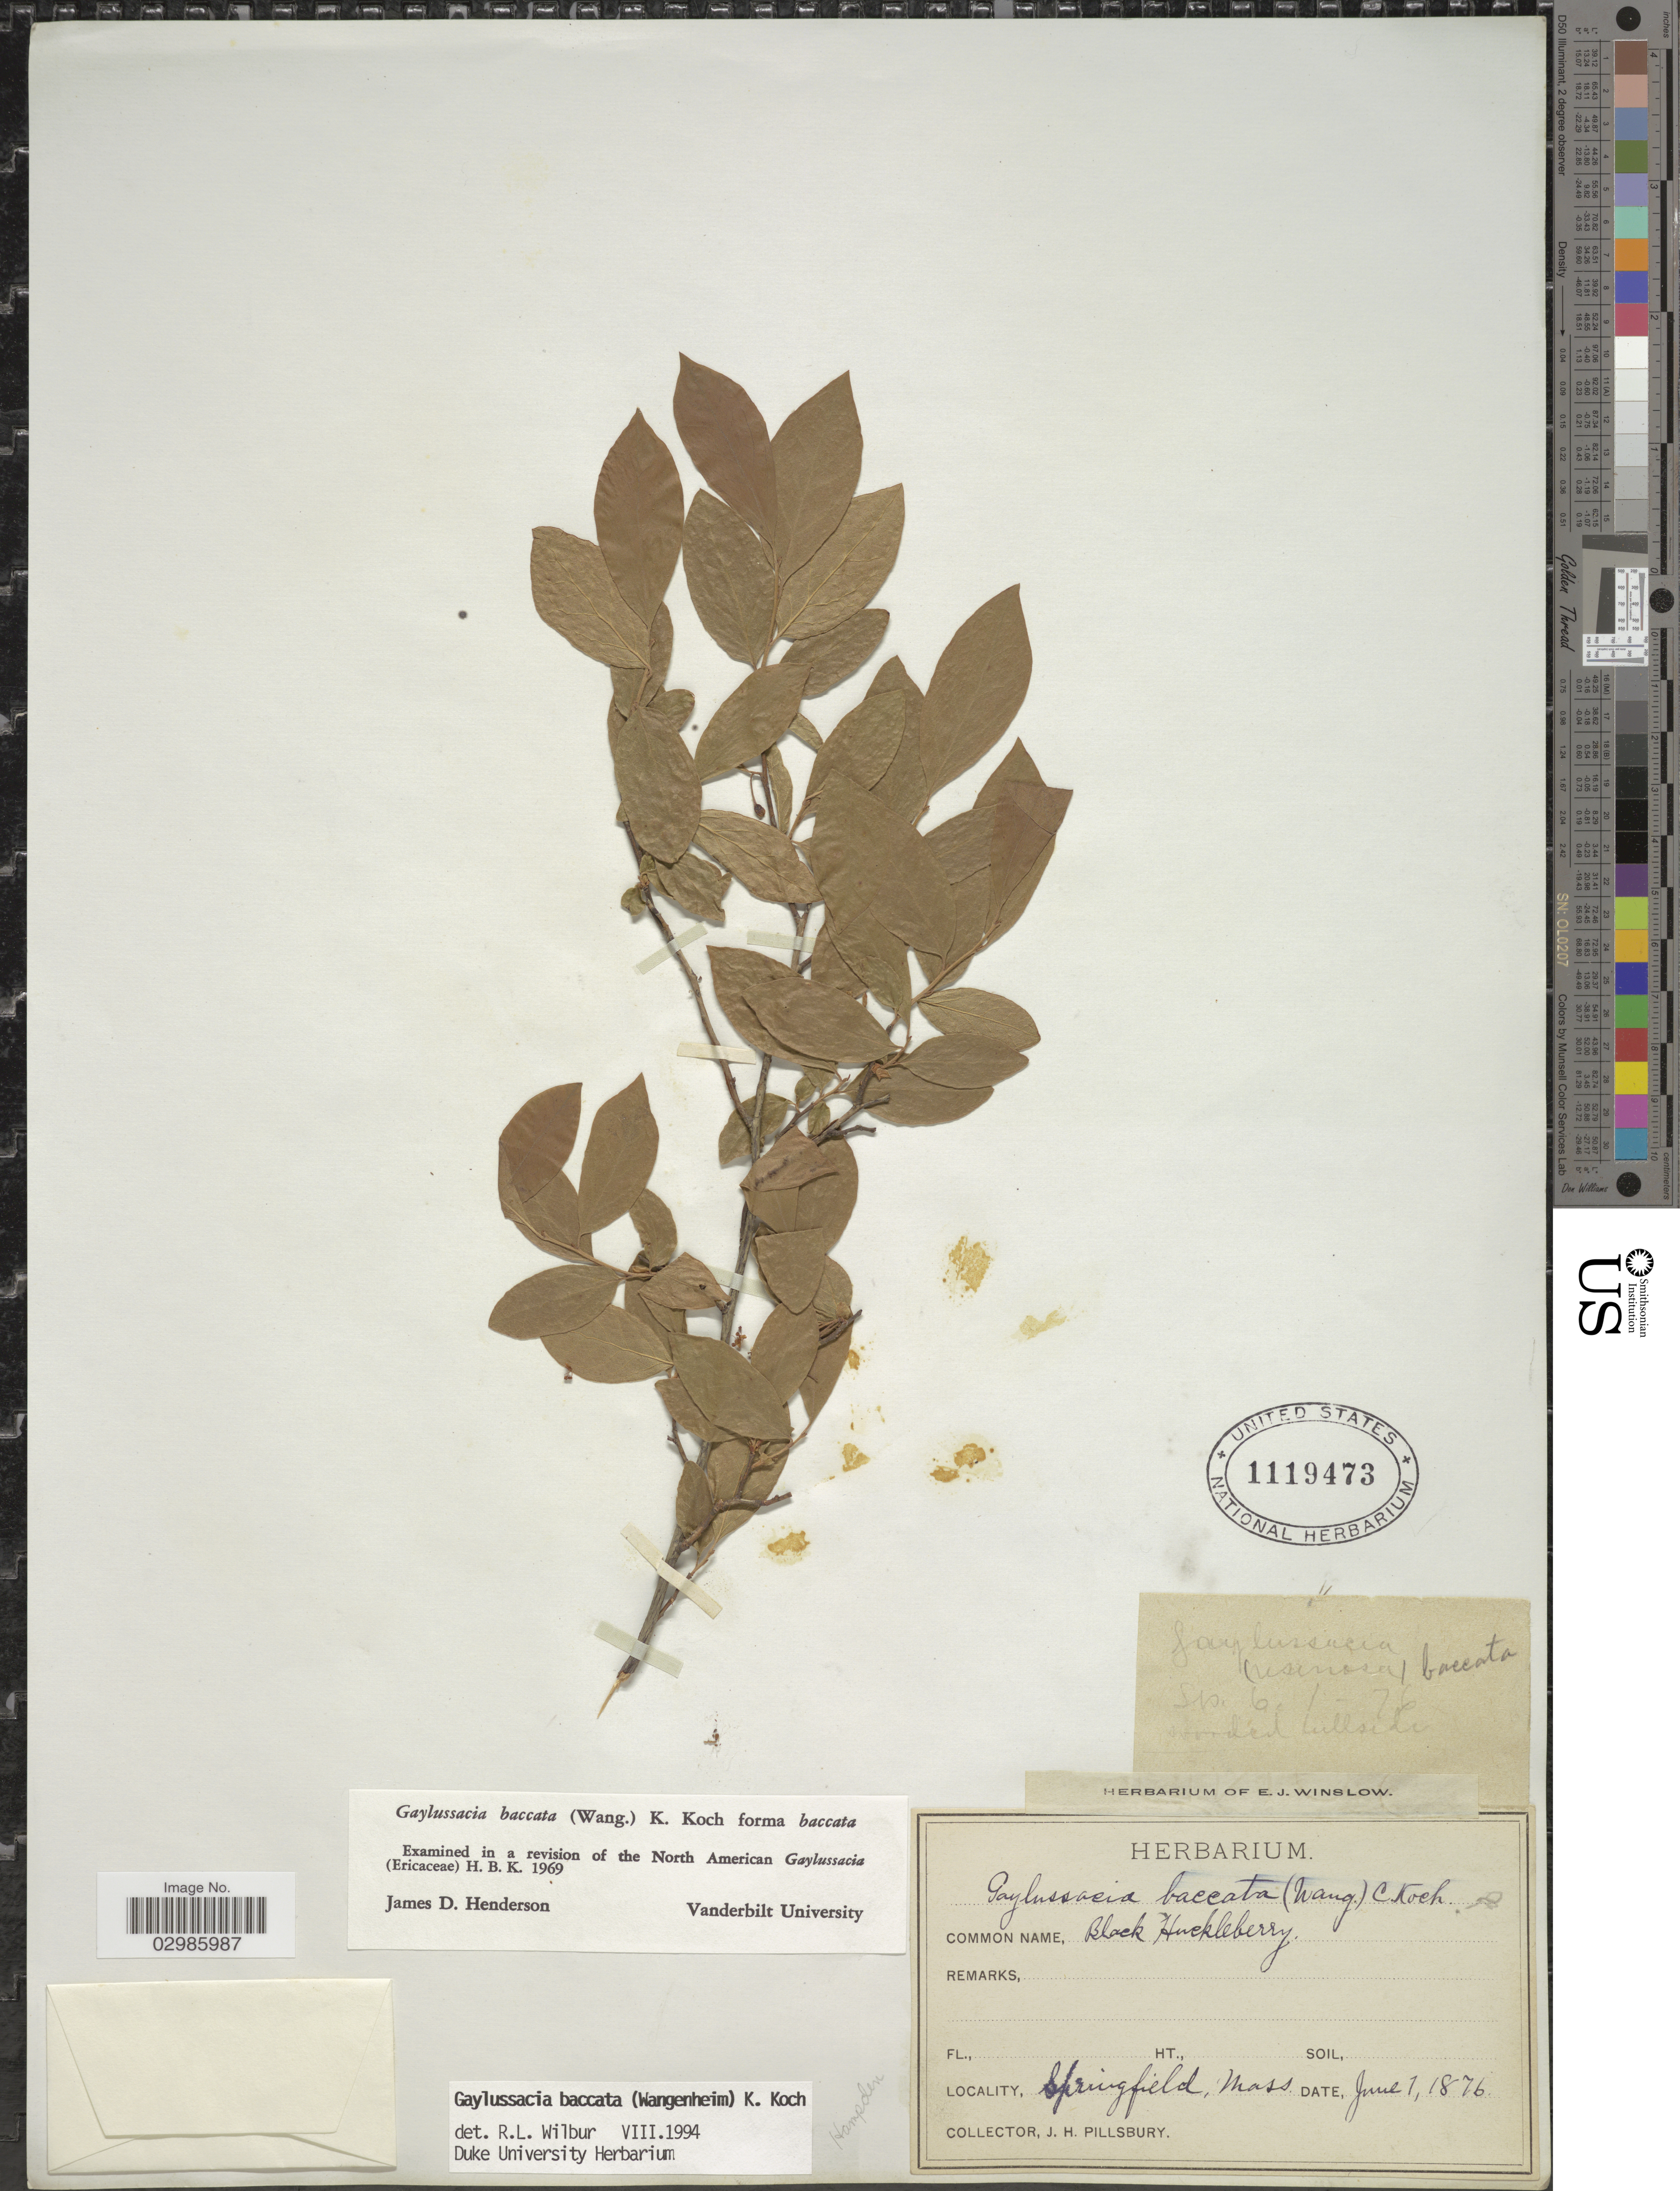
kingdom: Plantae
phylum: Tracheophyta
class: Magnoliopsida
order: Ericales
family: Ericaceae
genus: Gaylussacia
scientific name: Gaylussacia baccata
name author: (Wangenh.) K. Koch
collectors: J. Pillsbury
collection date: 1876-06-01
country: United States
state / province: Massachusetts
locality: Springfield. Hampden.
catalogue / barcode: US 1119473